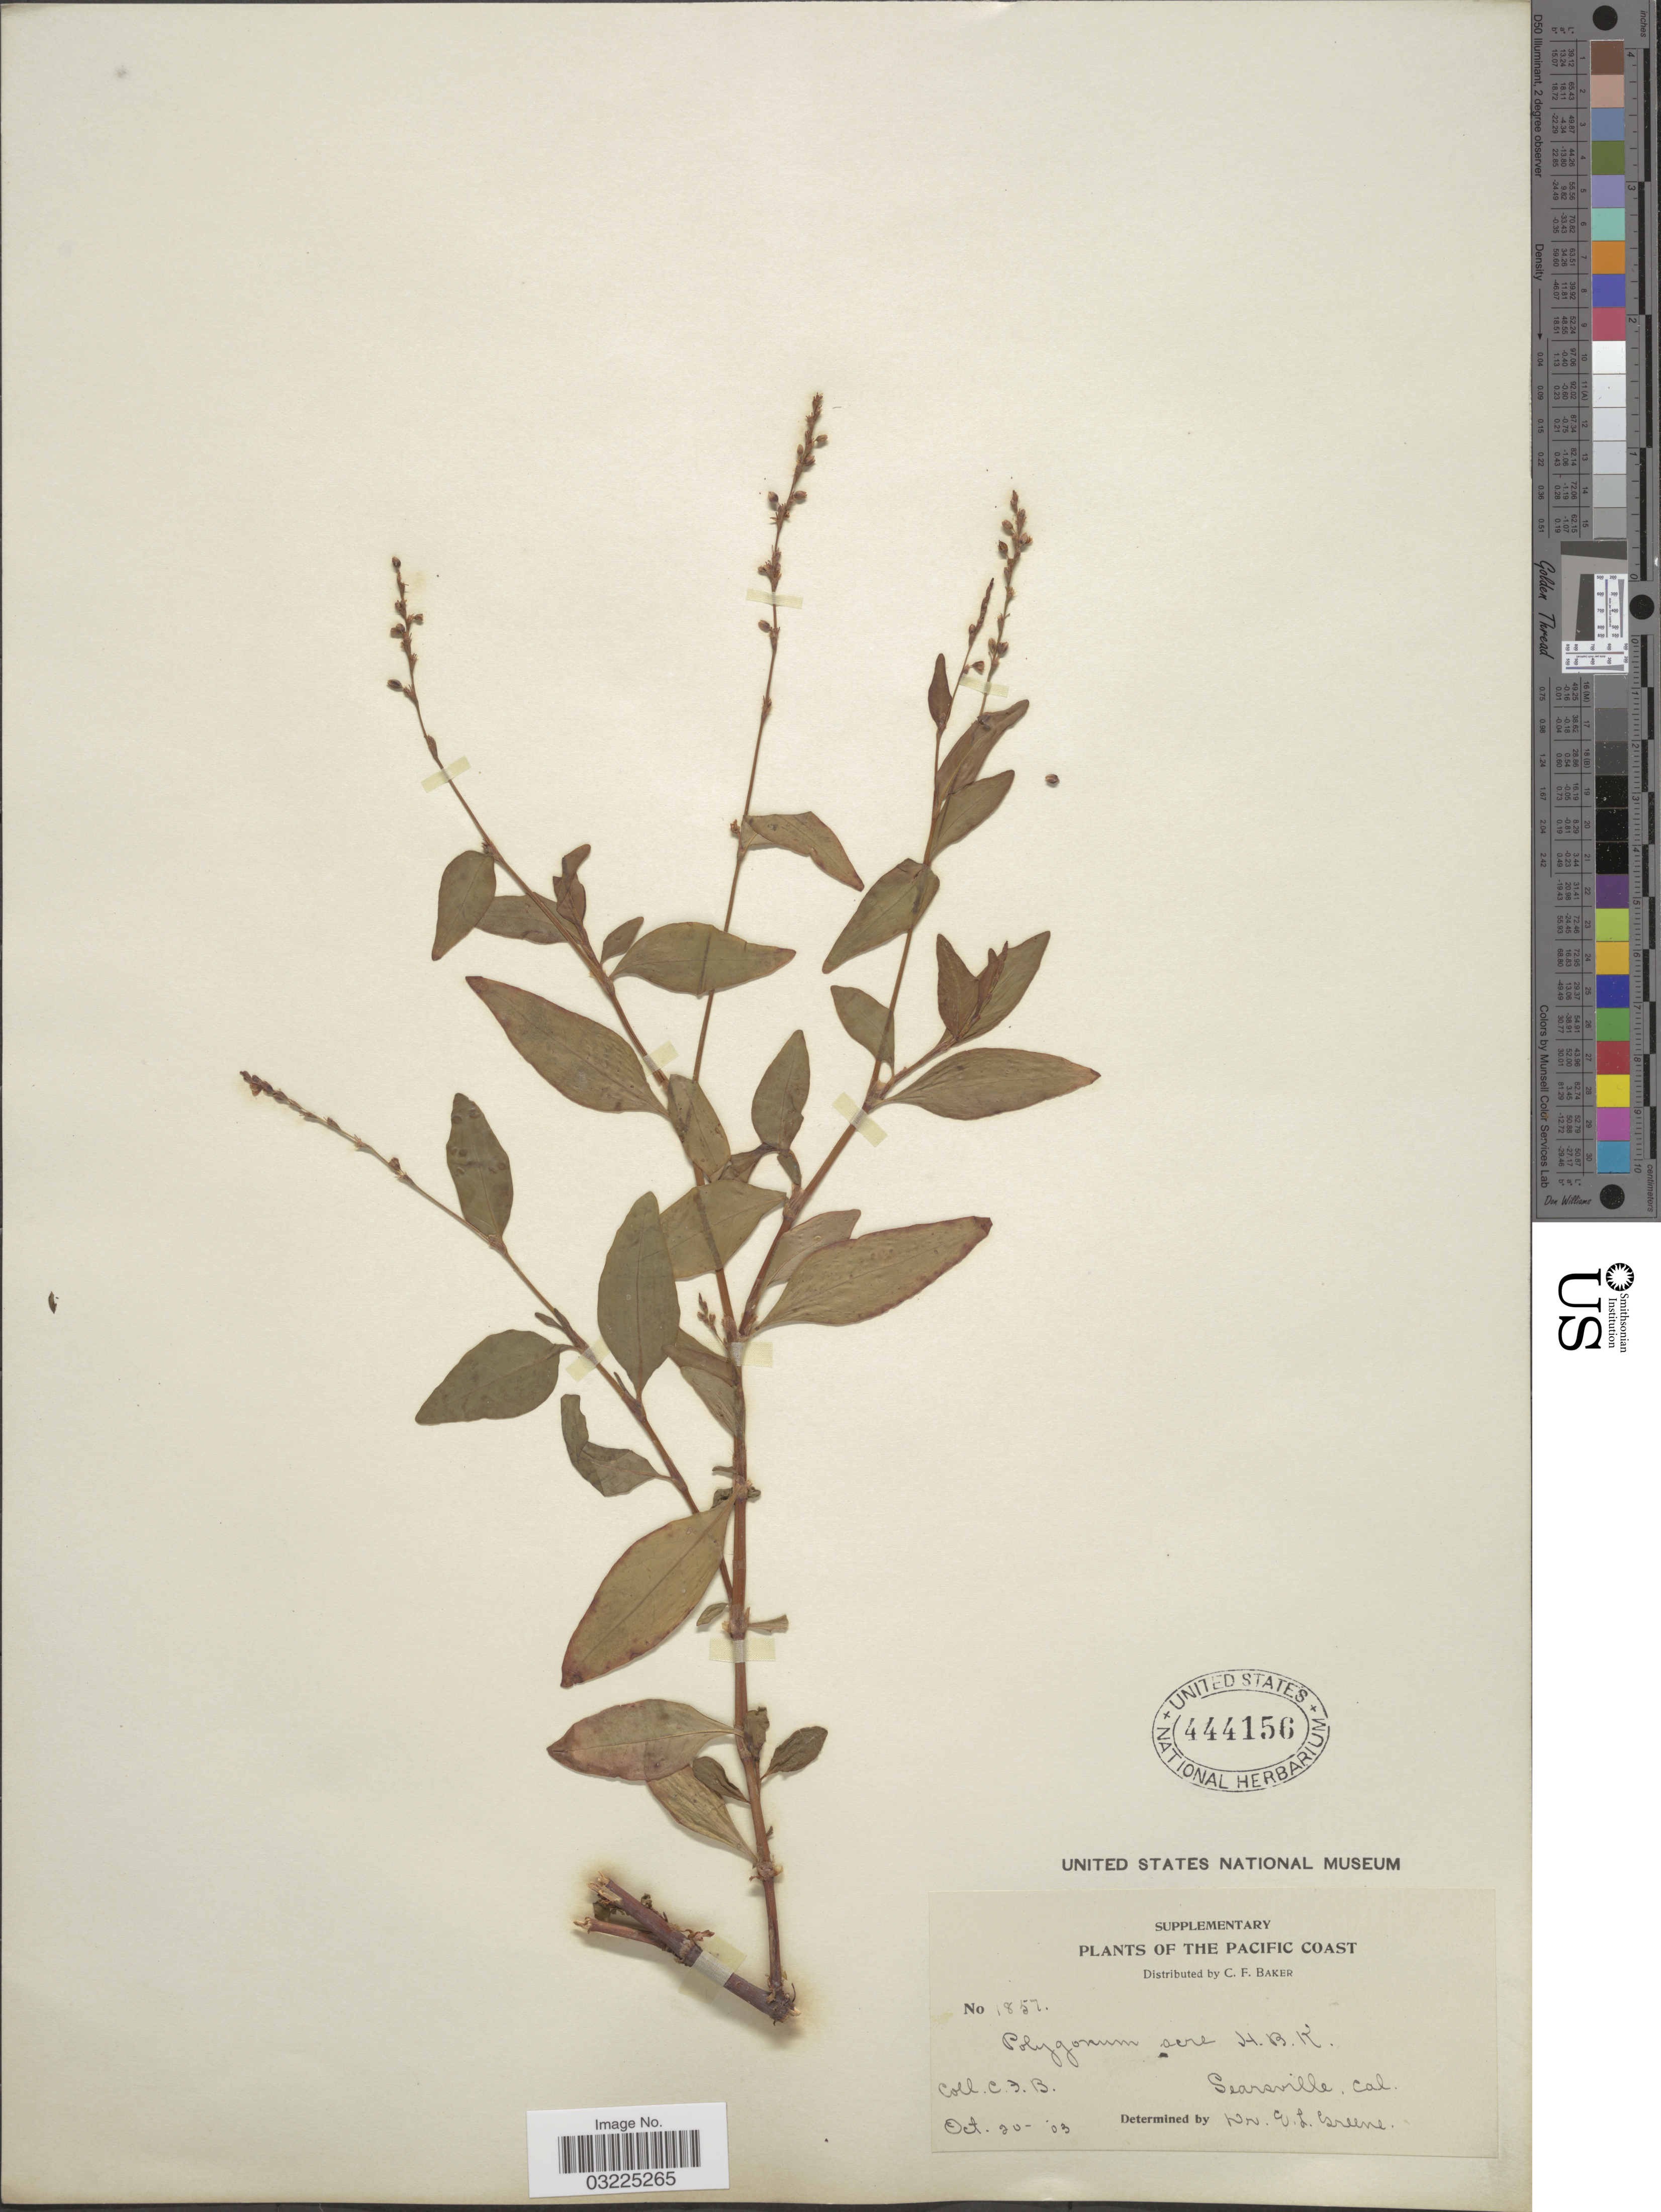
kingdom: Plantae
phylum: Tracheophyta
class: Magnoliopsida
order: Caryophyllales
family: Polygonaceae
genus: Persicaria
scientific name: Persicaria punctata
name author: (Elliott) Small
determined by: Atha, D. E.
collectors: C. F. Baker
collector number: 1857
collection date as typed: Transcribed d/m/y: 20/10/3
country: United States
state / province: California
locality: The Pacific Coast. Searsville, Cal.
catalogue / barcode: US 444156